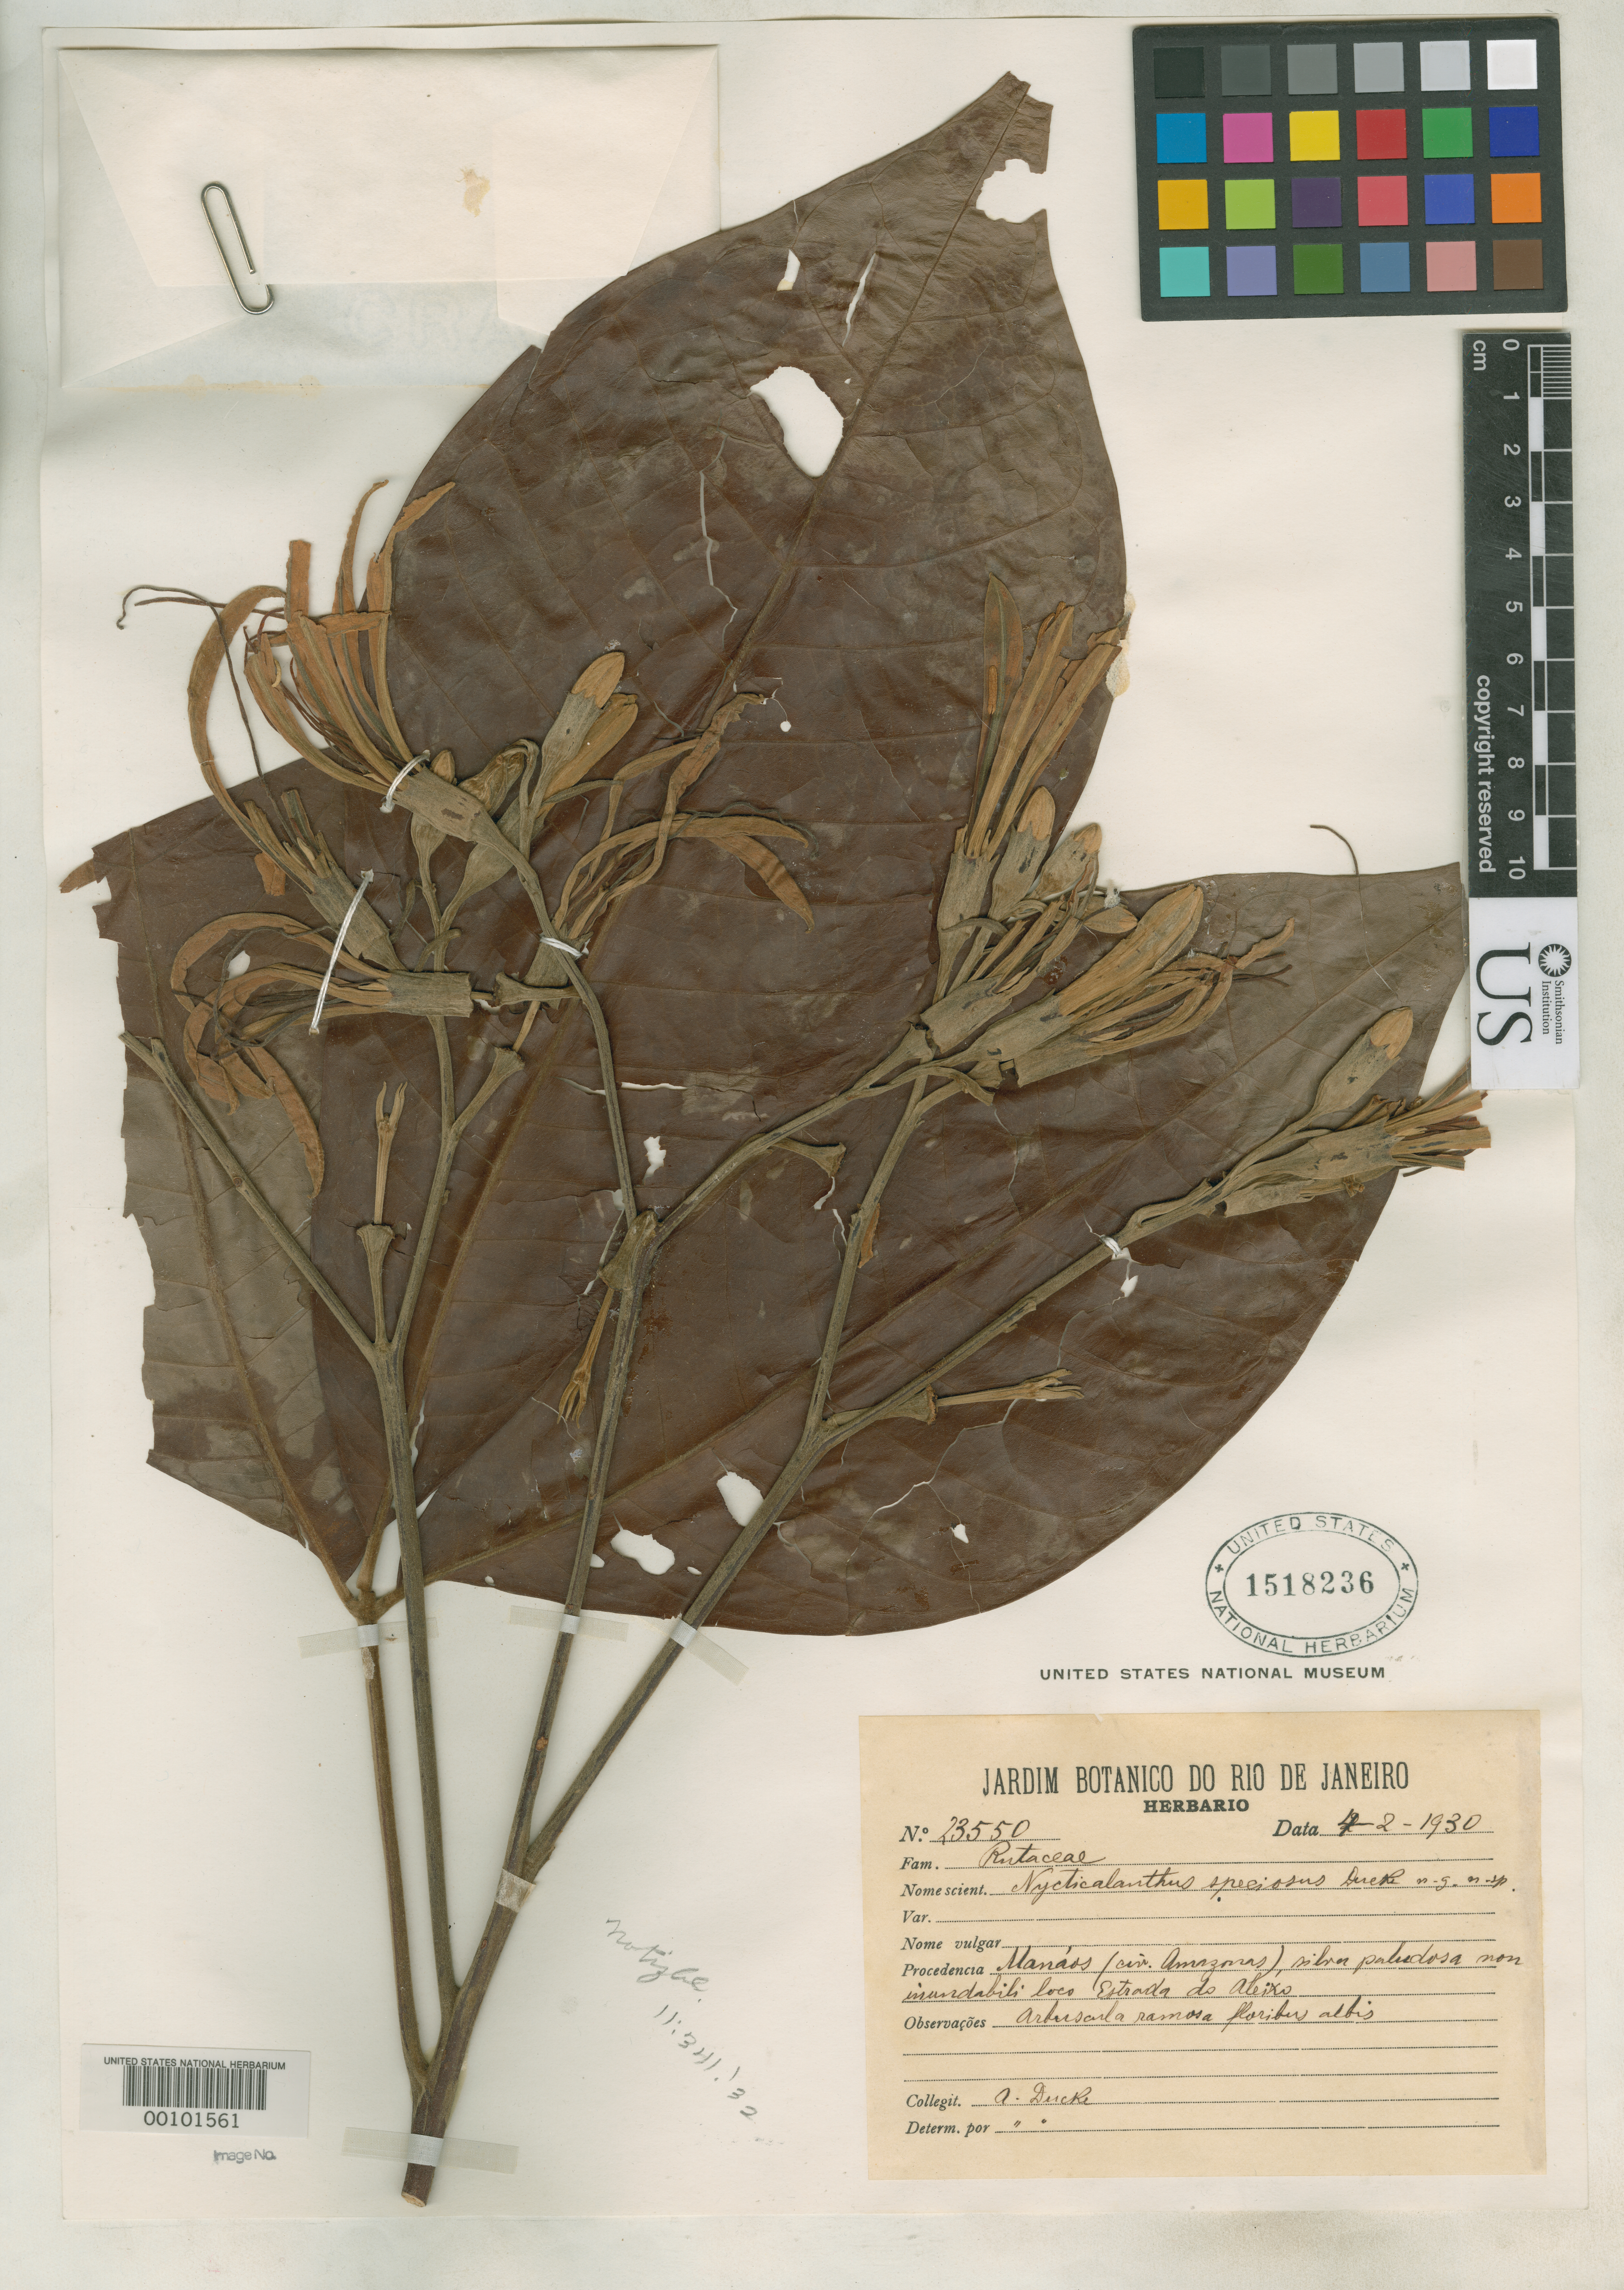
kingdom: Plantae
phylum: Tracheophyta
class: Magnoliopsida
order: Sapindales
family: Rutaceae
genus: Nycticalanthus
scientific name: Nycticalanthus speciosus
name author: Ducke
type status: Isotype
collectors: A. Ducke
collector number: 23550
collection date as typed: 04 Feb 1930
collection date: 1930-02-04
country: Brazil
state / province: Amazonas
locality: Manaos, estrada do Aleixo.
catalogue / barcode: US 1518236